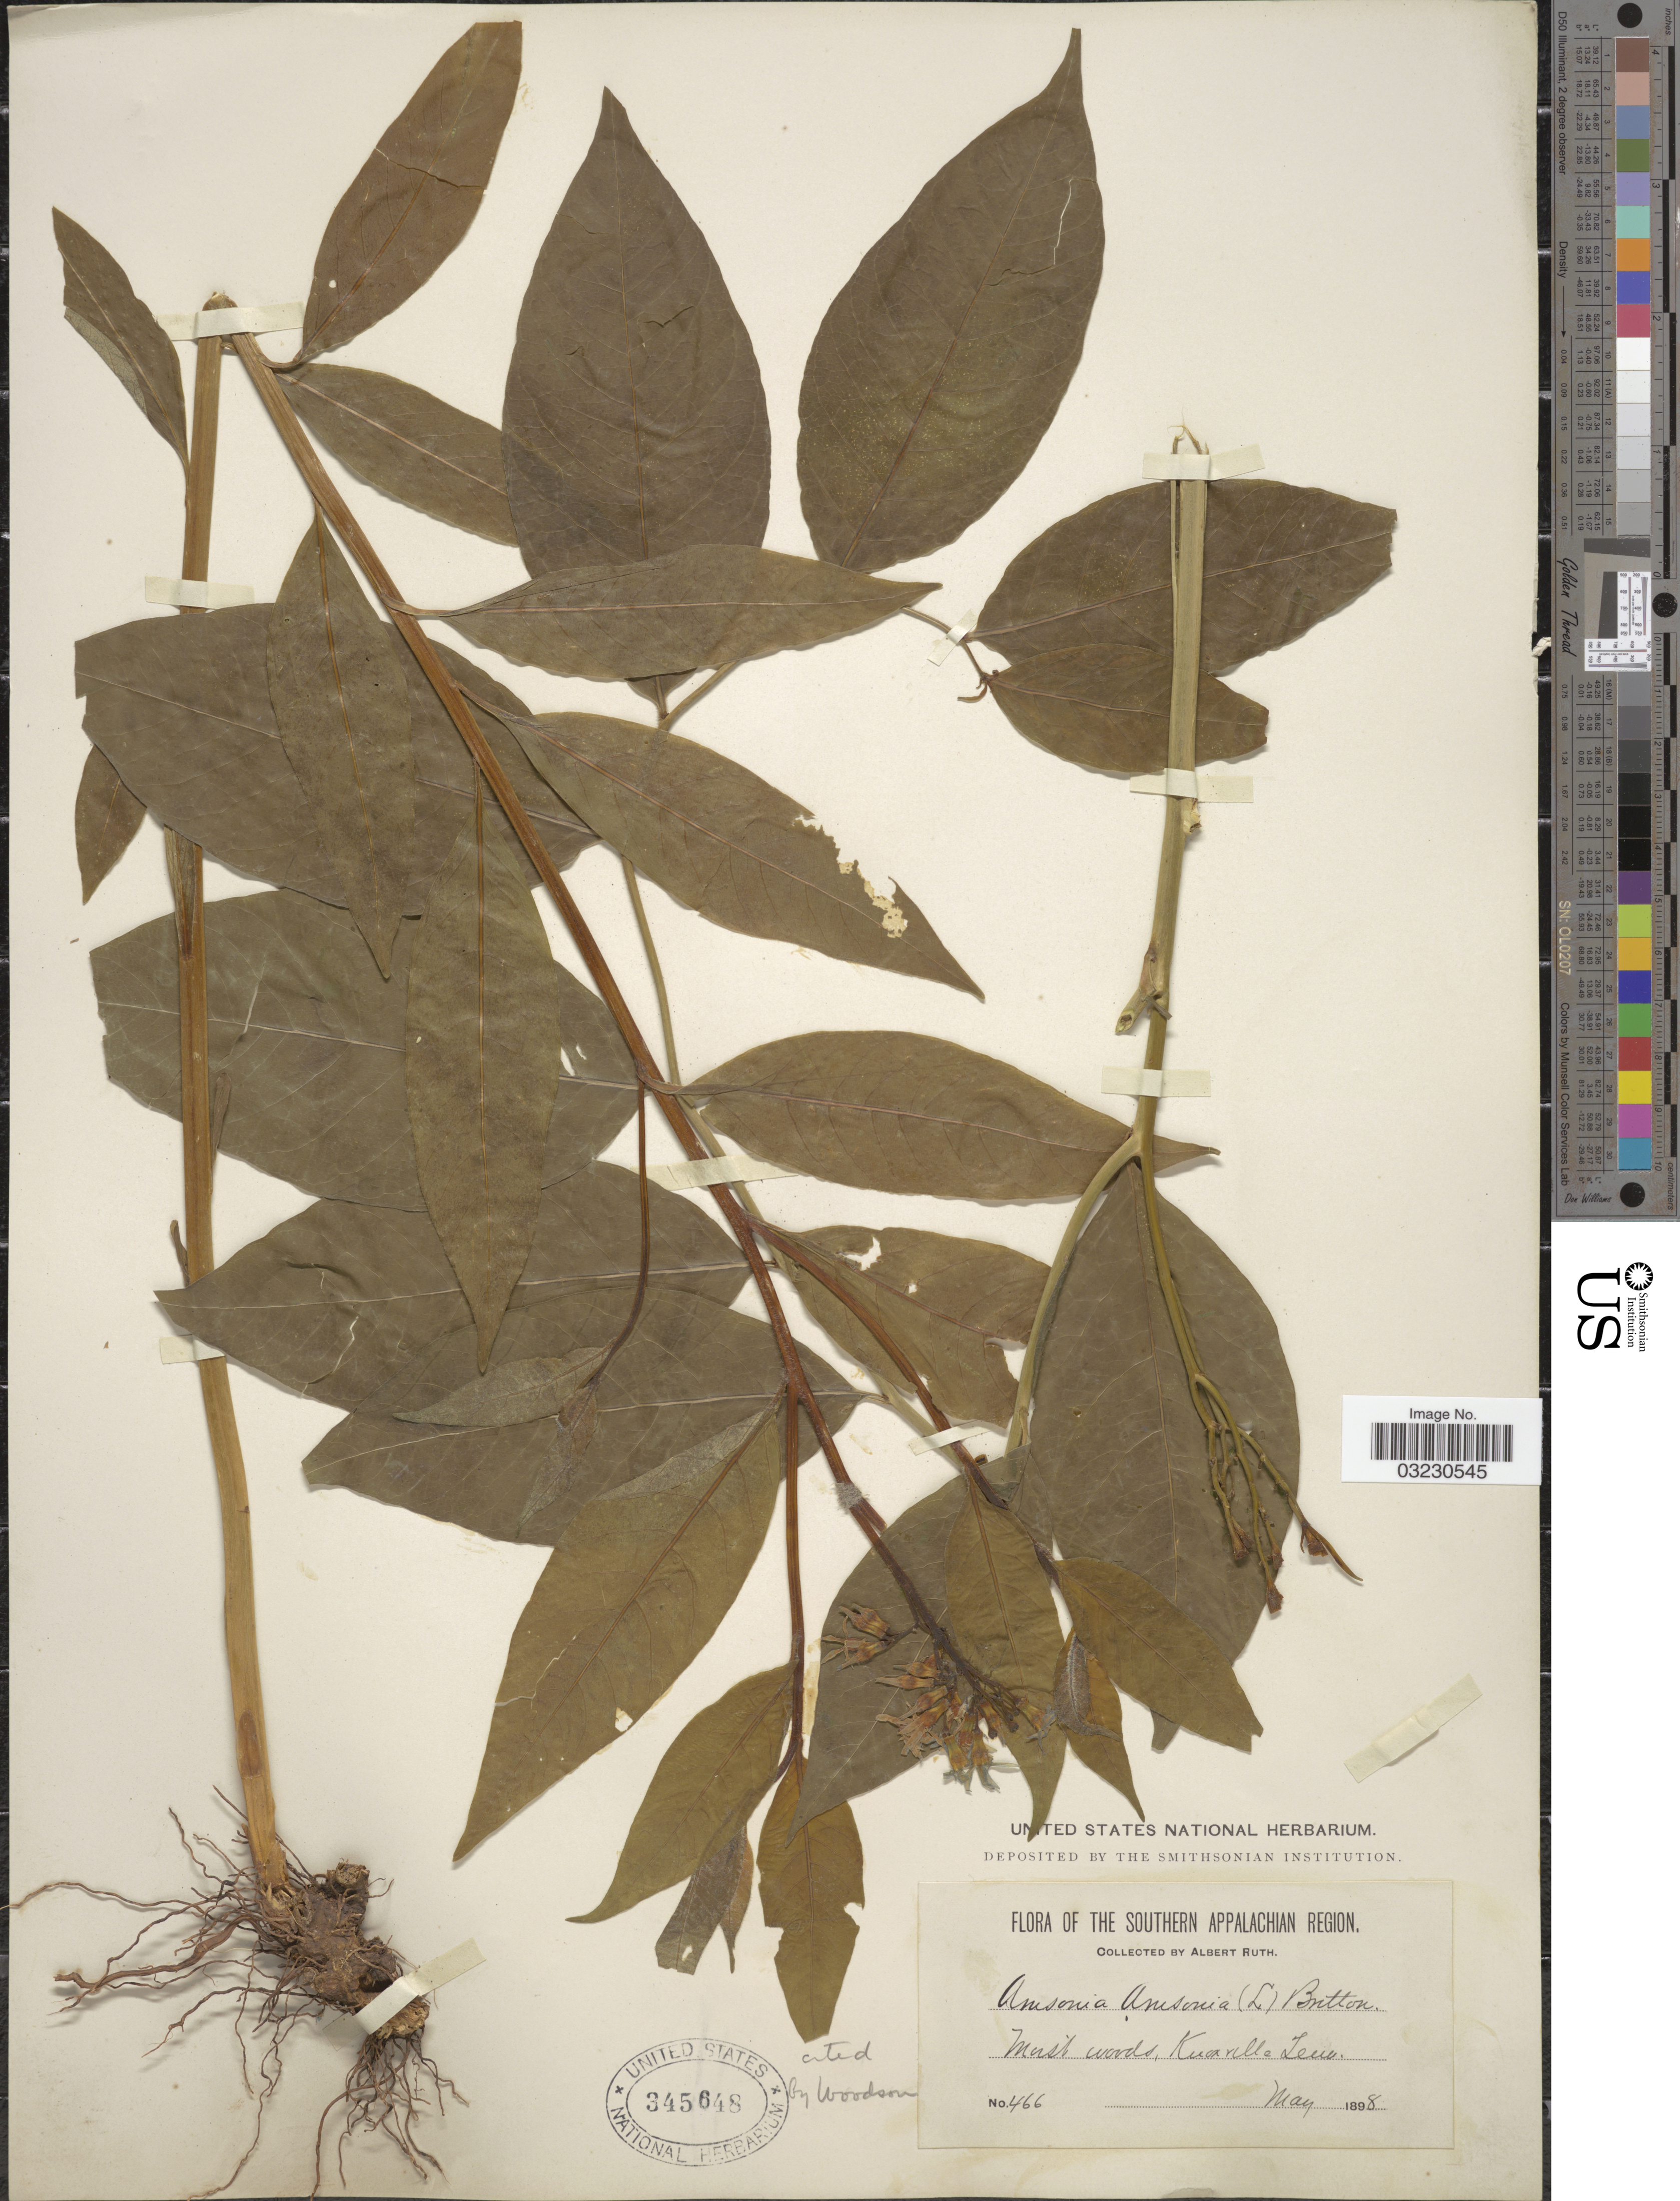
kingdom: Plantae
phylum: Tracheophyta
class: Magnoliopsida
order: Gentianales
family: Apocynaceae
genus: Amsonia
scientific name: Amsonia tabernaemontana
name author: Walter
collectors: A. Ruth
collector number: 466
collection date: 1898-05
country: United States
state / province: Tennessee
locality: The Southern Appalachian Region. Moist woods, Knoxville.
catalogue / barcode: US 345648